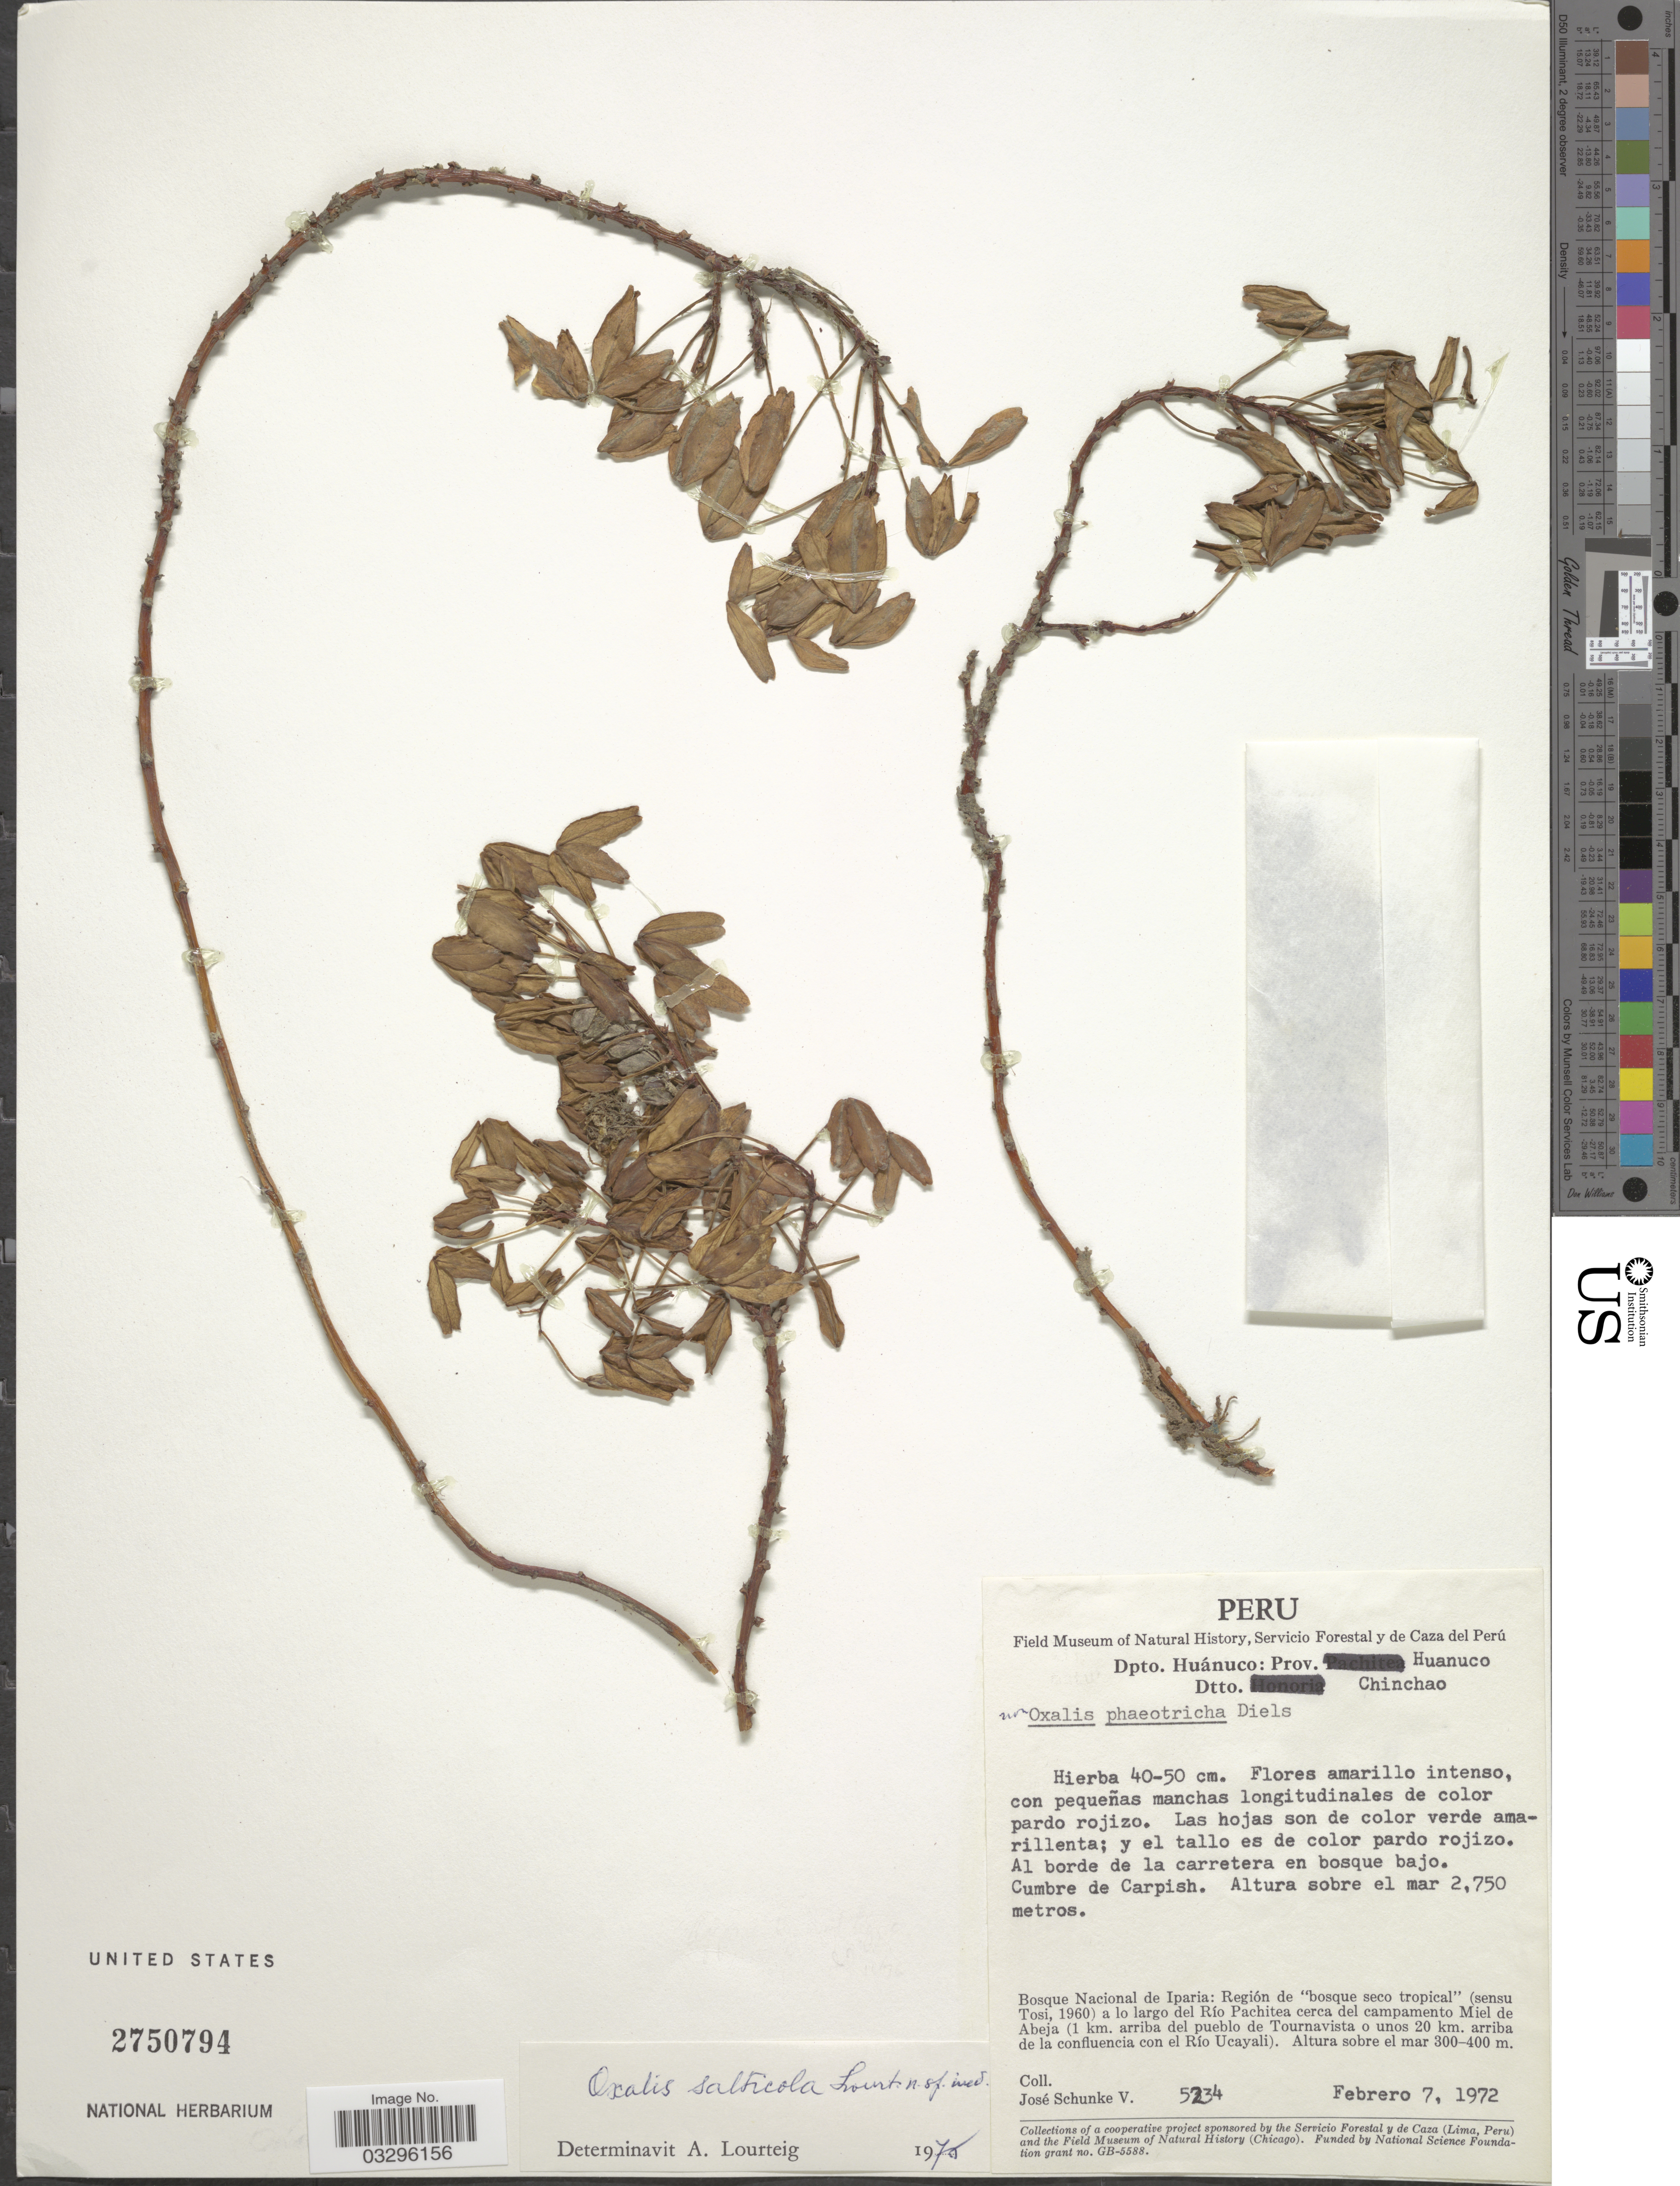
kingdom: Plantae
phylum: Tracheophyta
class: Magnoliopsida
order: Oxalidales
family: Oxalidaceae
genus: Oxalis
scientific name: Oxalis salticola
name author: Lourteig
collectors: J. Schunke Vigo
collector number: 5234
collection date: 1972-02-07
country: Peru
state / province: Huánuco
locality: Dpto. Huánuco: Prov. Huanuco. Dtto. Chinchao. Cumbre de Carpish. Bosque Nacional de Iparia: Región de "bosque seco tropical" a lo largo del Río Pachitea cerca del campamento Miel de Abeja (1 km. arriba del pueblo de Tournavista o unos 20 km. arriba de la confluencia con el Río Ucayali).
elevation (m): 2750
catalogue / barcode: US 2750794